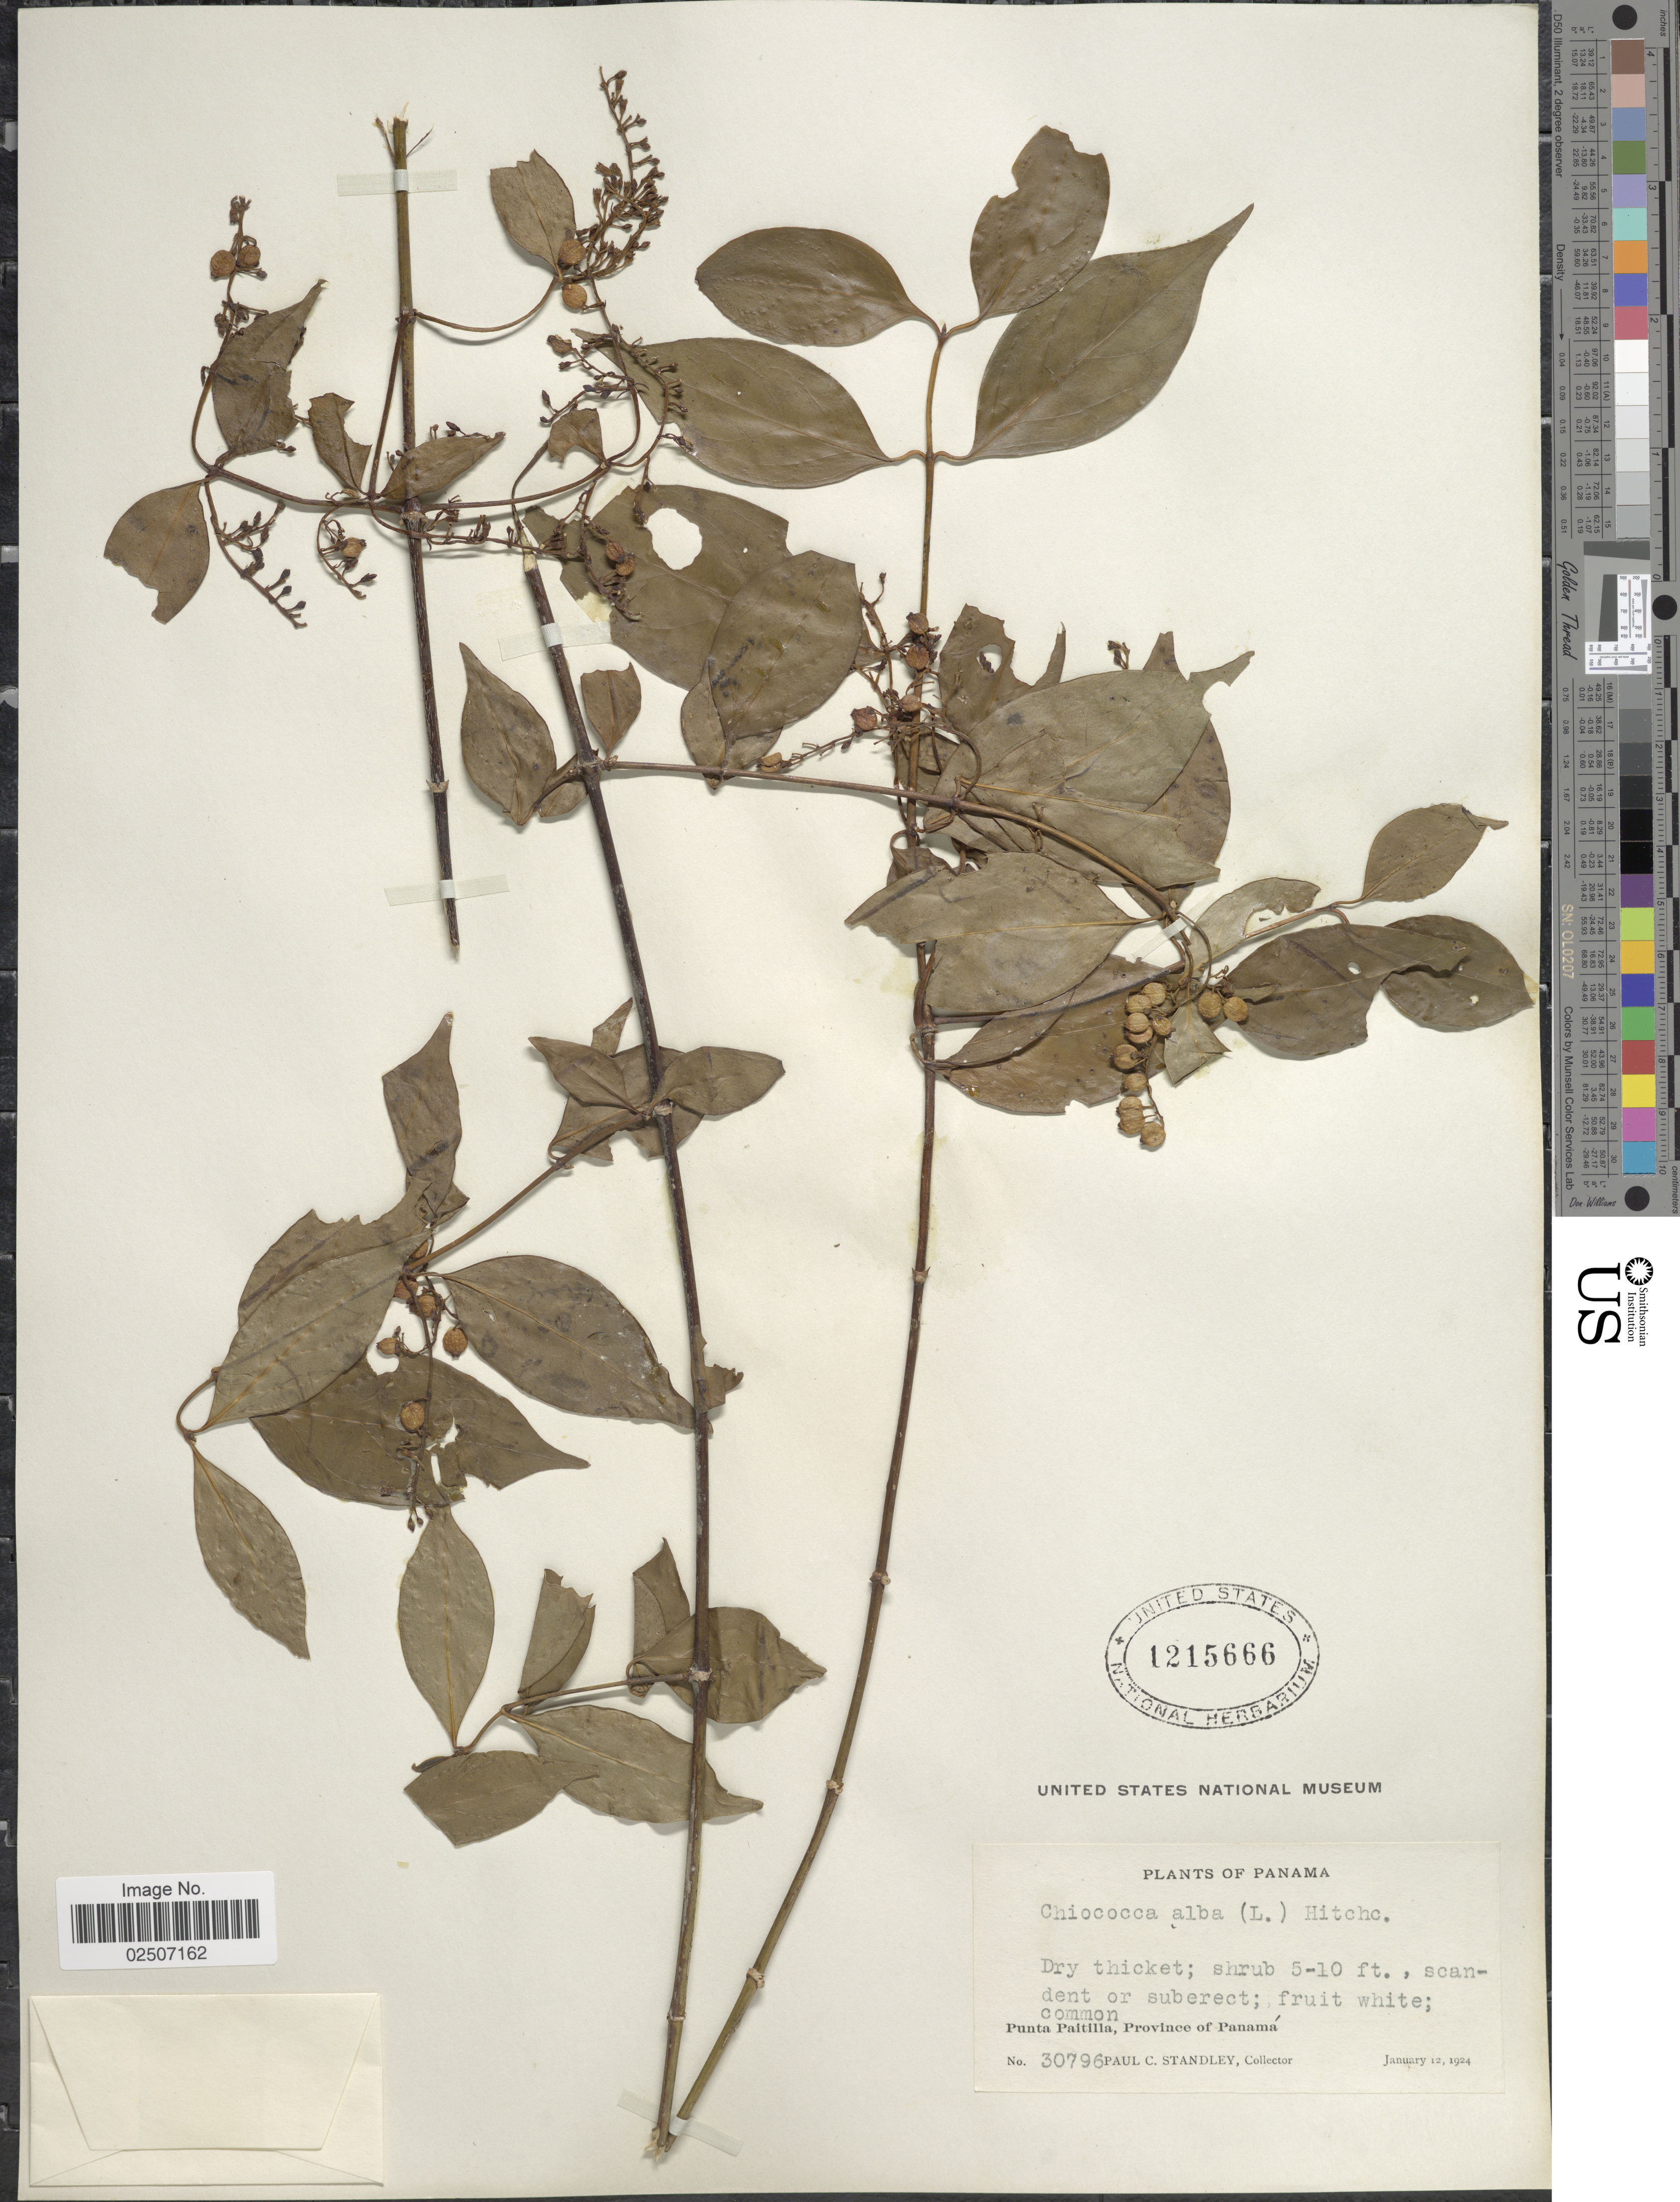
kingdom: Plantae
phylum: Tracheophyta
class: Magnoliopsida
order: Gentianales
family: Rubiaceae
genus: Chiococca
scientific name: Chiococca alba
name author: (L.) Hitchc.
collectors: P. C. Standley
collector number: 30796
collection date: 1924-01-12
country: Panama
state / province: Panamá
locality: Punta Paitilla, Province of Panama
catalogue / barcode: US 1215666